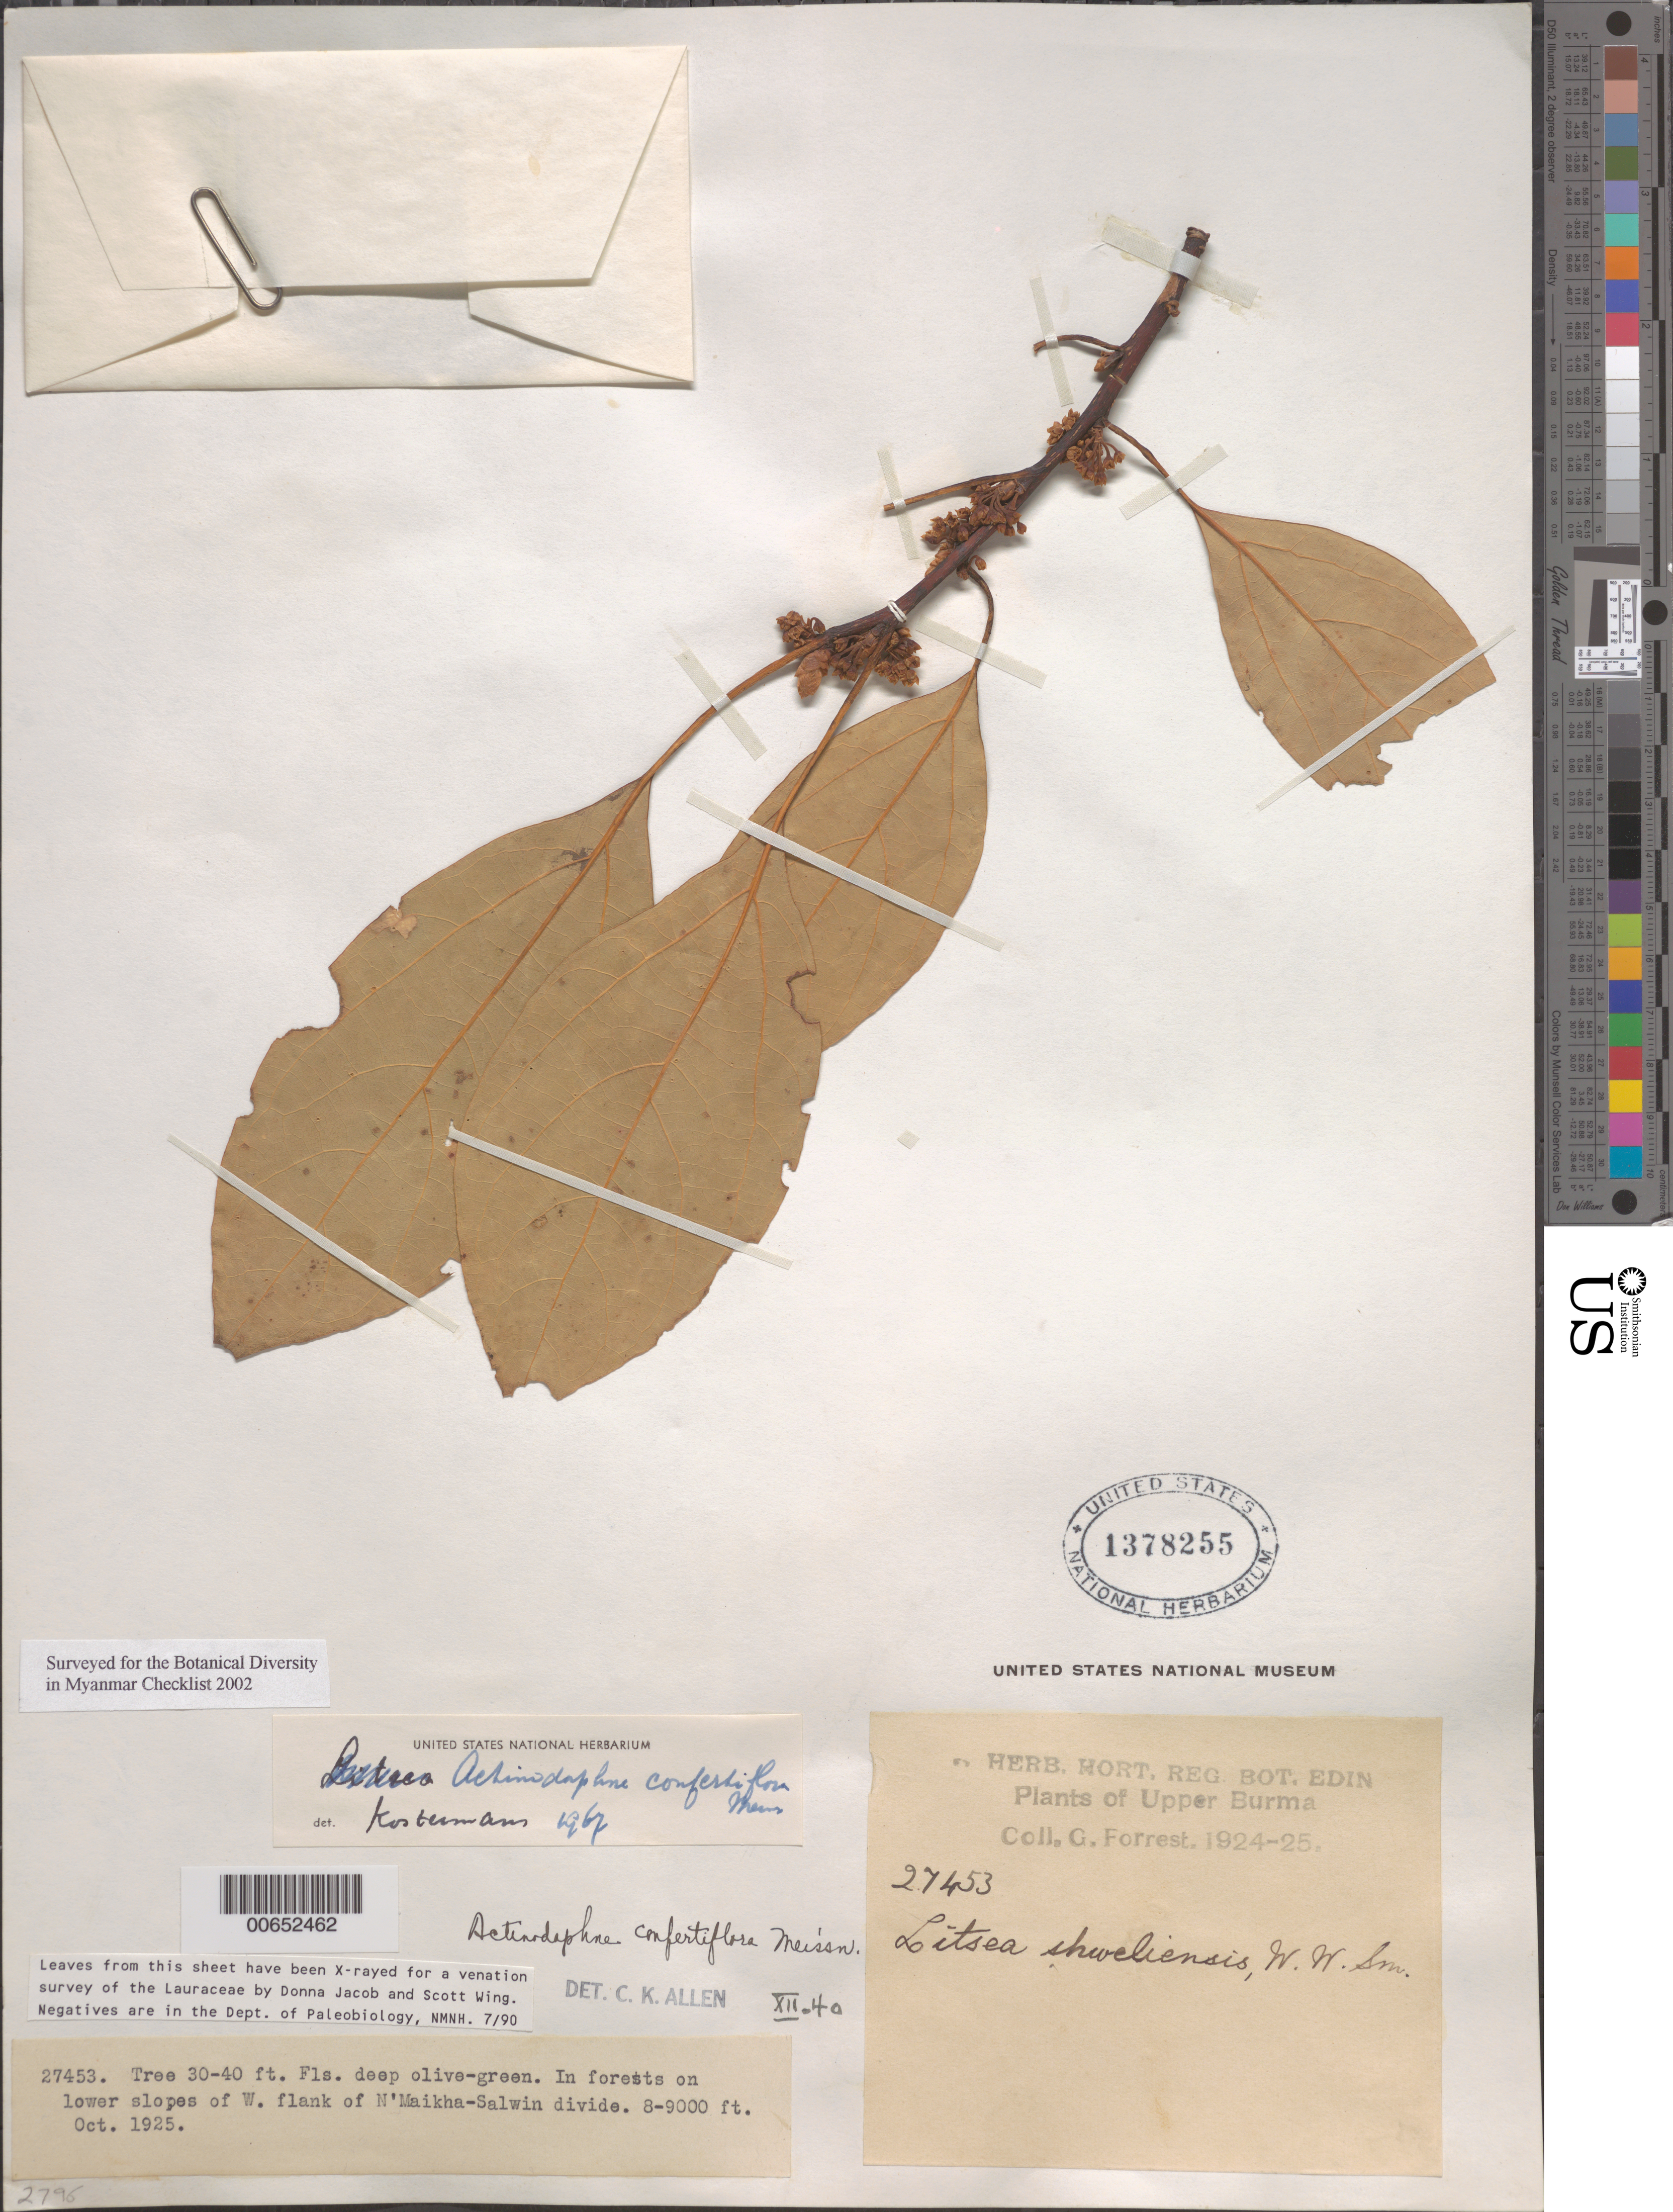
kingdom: Plantae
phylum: Tracheophyta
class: Magnoliopsida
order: Laurales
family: Lauraceae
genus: Actinodaphne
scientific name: Actinodaphne confertiflora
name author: Meisn.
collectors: G. Forrest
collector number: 27453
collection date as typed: Oct 1925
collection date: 1925-10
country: Myanmar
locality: Upper Burma, W flank of N'Maikha-Salwin Divide.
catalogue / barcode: US 1378255